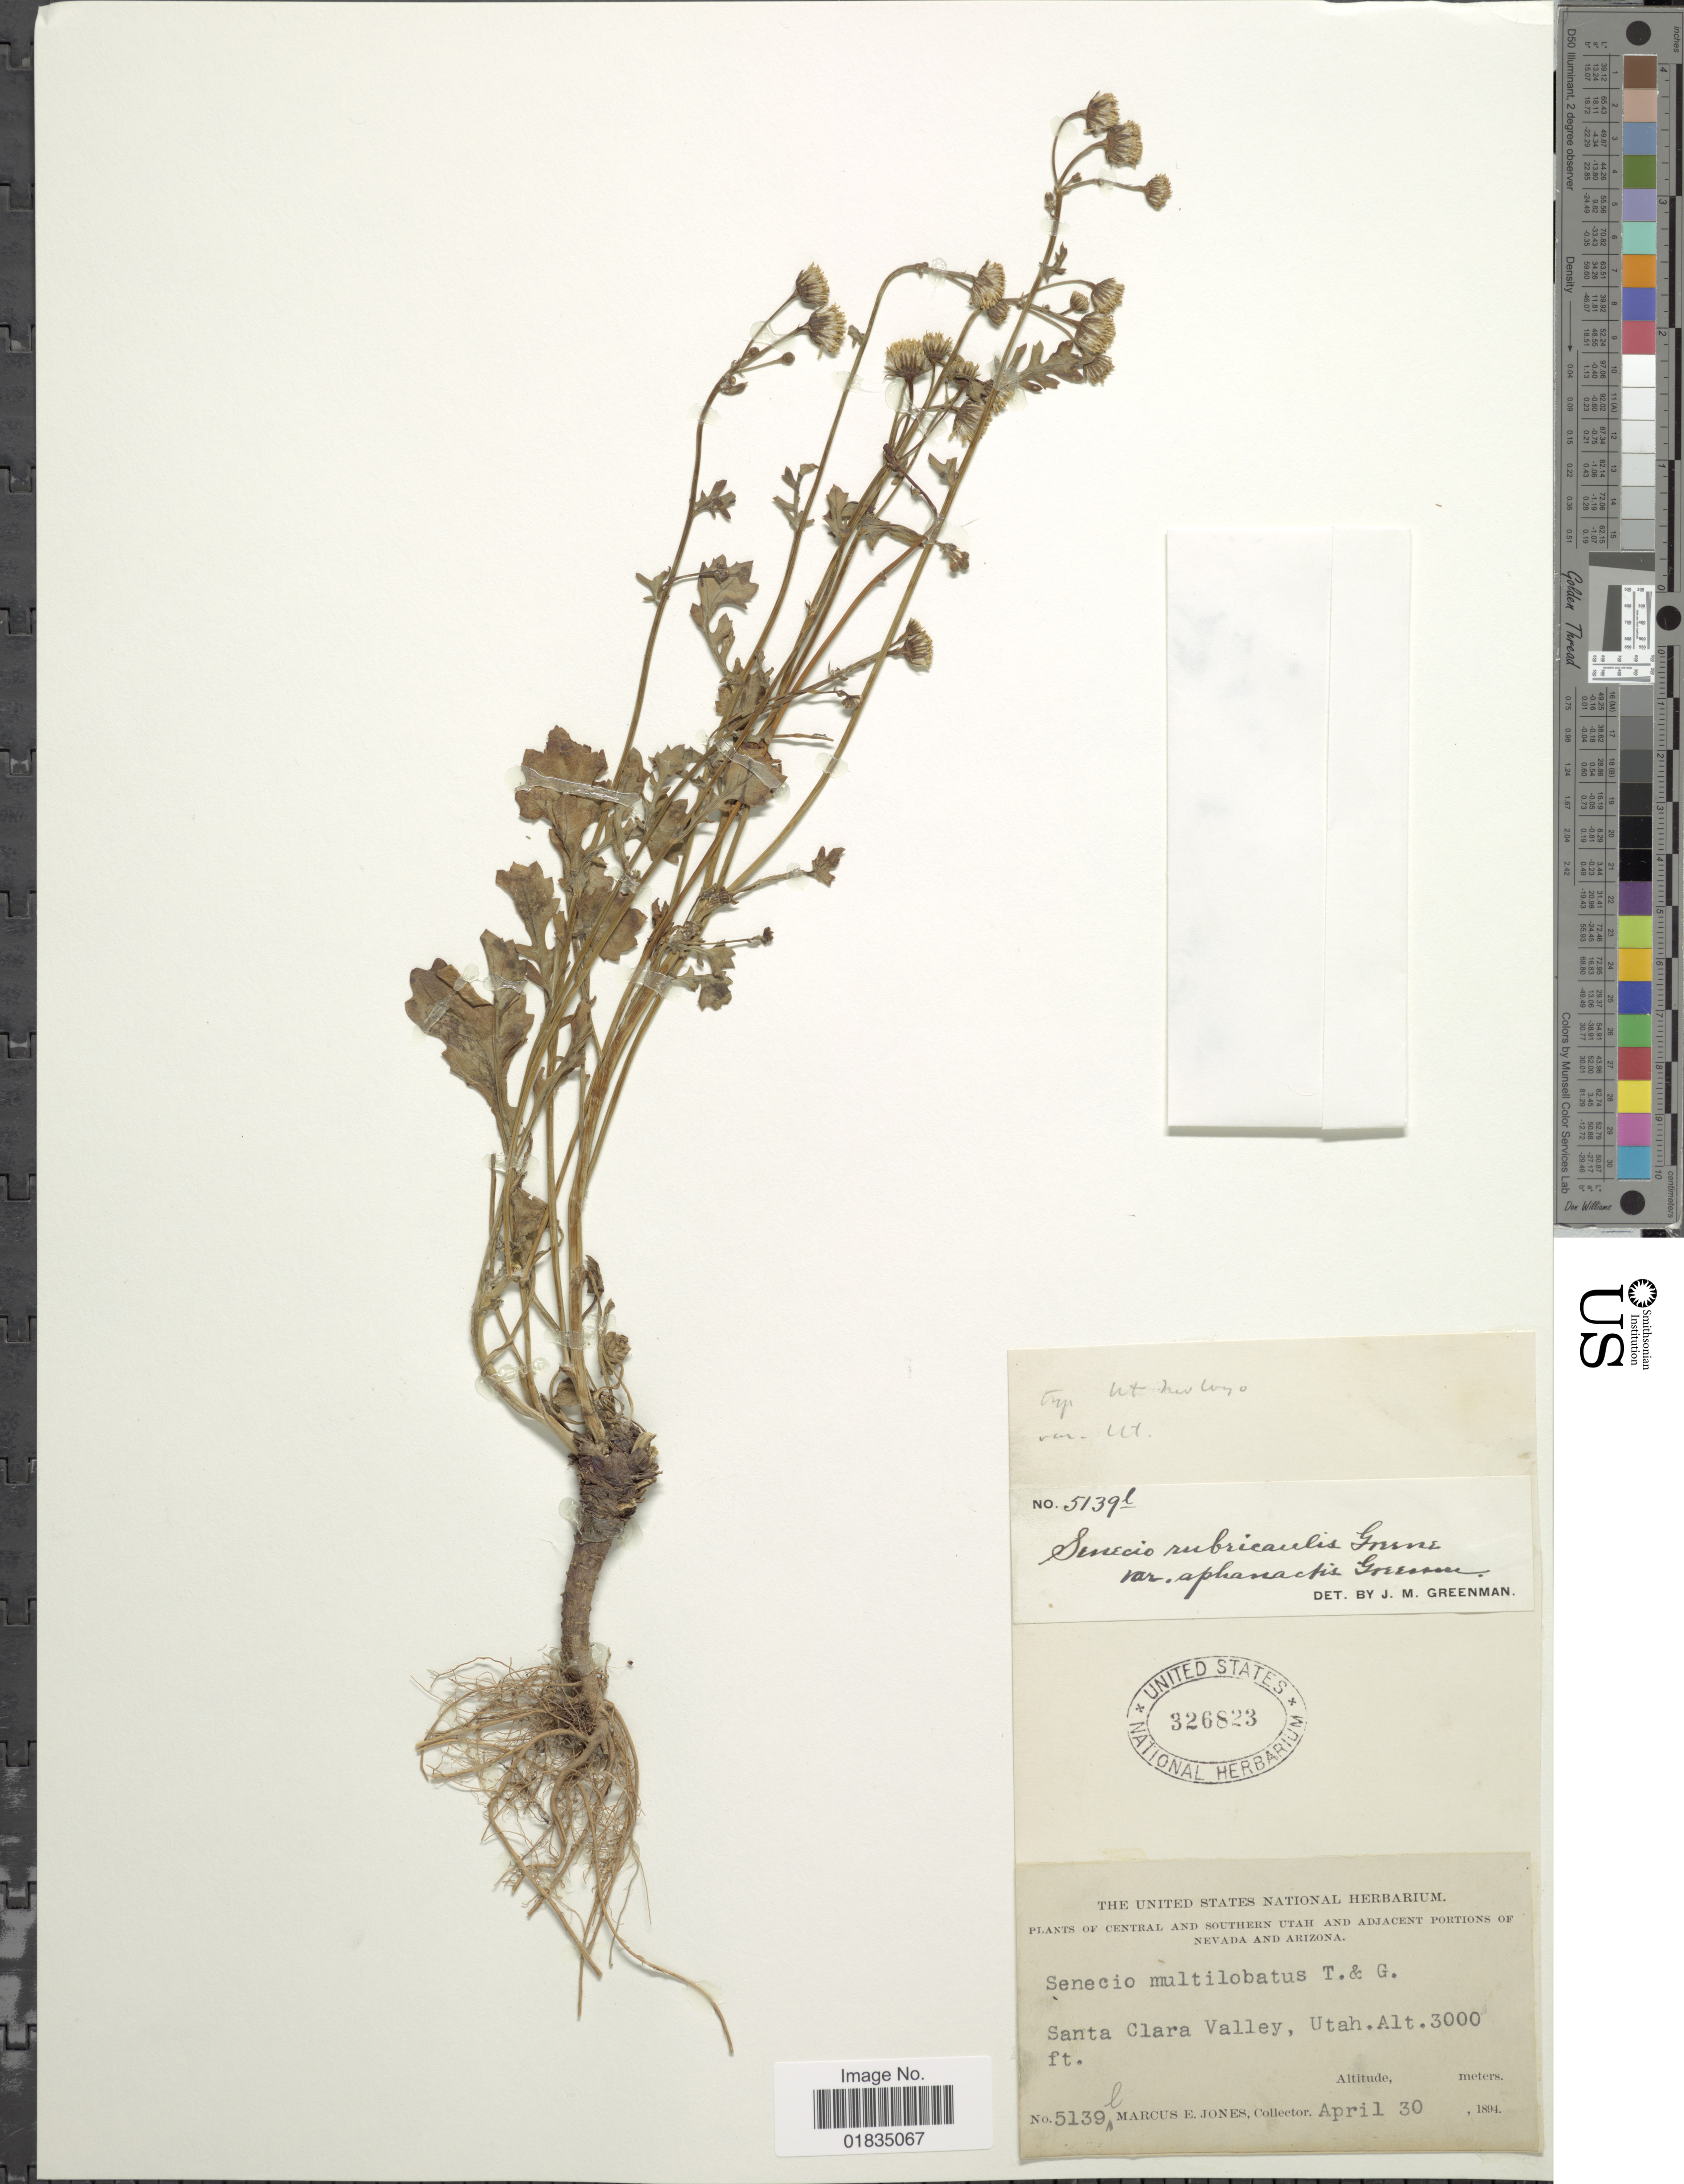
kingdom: Plantae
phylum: Tracheophyta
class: Magnoliopsida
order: Asterales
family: Asteraceae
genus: Senecio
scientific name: Senecio rubricaulis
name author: Greene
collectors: M. E. Jones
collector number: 5139b*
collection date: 1894-04-30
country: United States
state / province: Utah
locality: Central and Southern Utah. Santa Clara Valley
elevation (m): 914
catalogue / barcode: US 326823